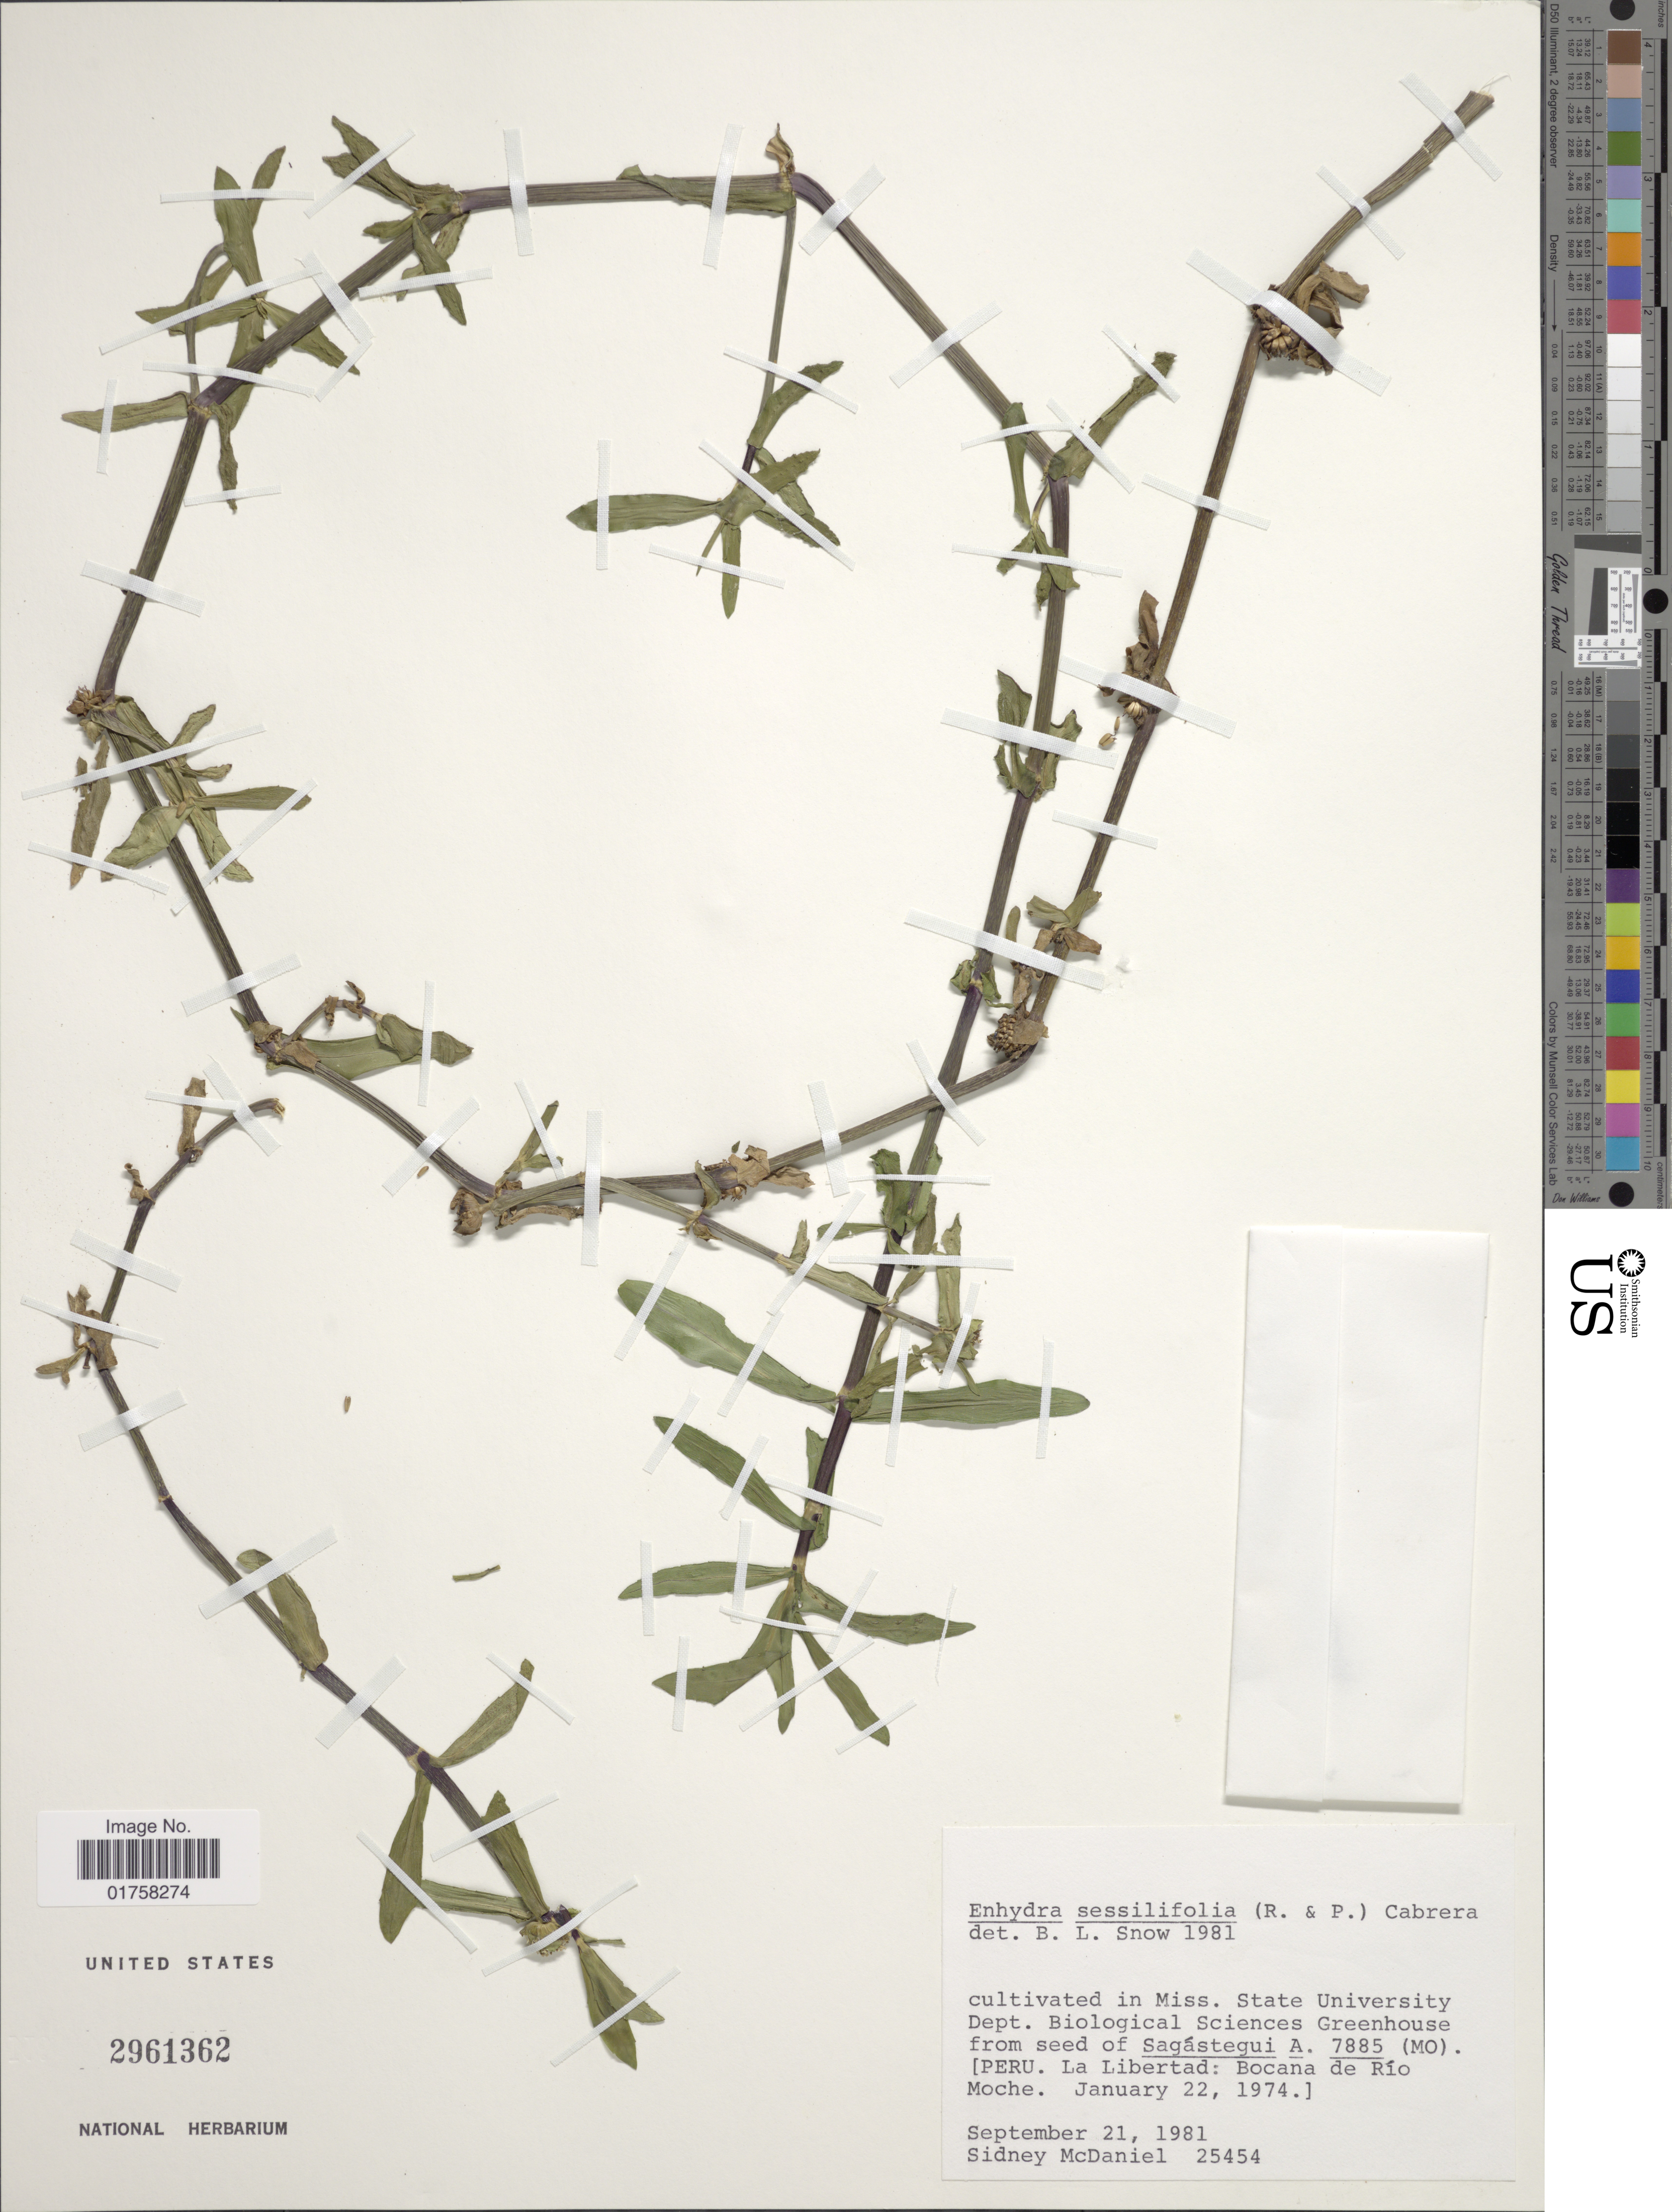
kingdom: Plantae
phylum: Tracheophyta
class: Magnoliopsida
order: Asterales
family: Asteraceae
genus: Enhydra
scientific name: Enhydra sessilis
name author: (Sw.) DC.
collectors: S. McDaniel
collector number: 25454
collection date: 1974-01-22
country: United States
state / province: Mississippi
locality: Cultivated in Miss. State University Dept. Biological Sciences Greenhouse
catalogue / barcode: US 2961362